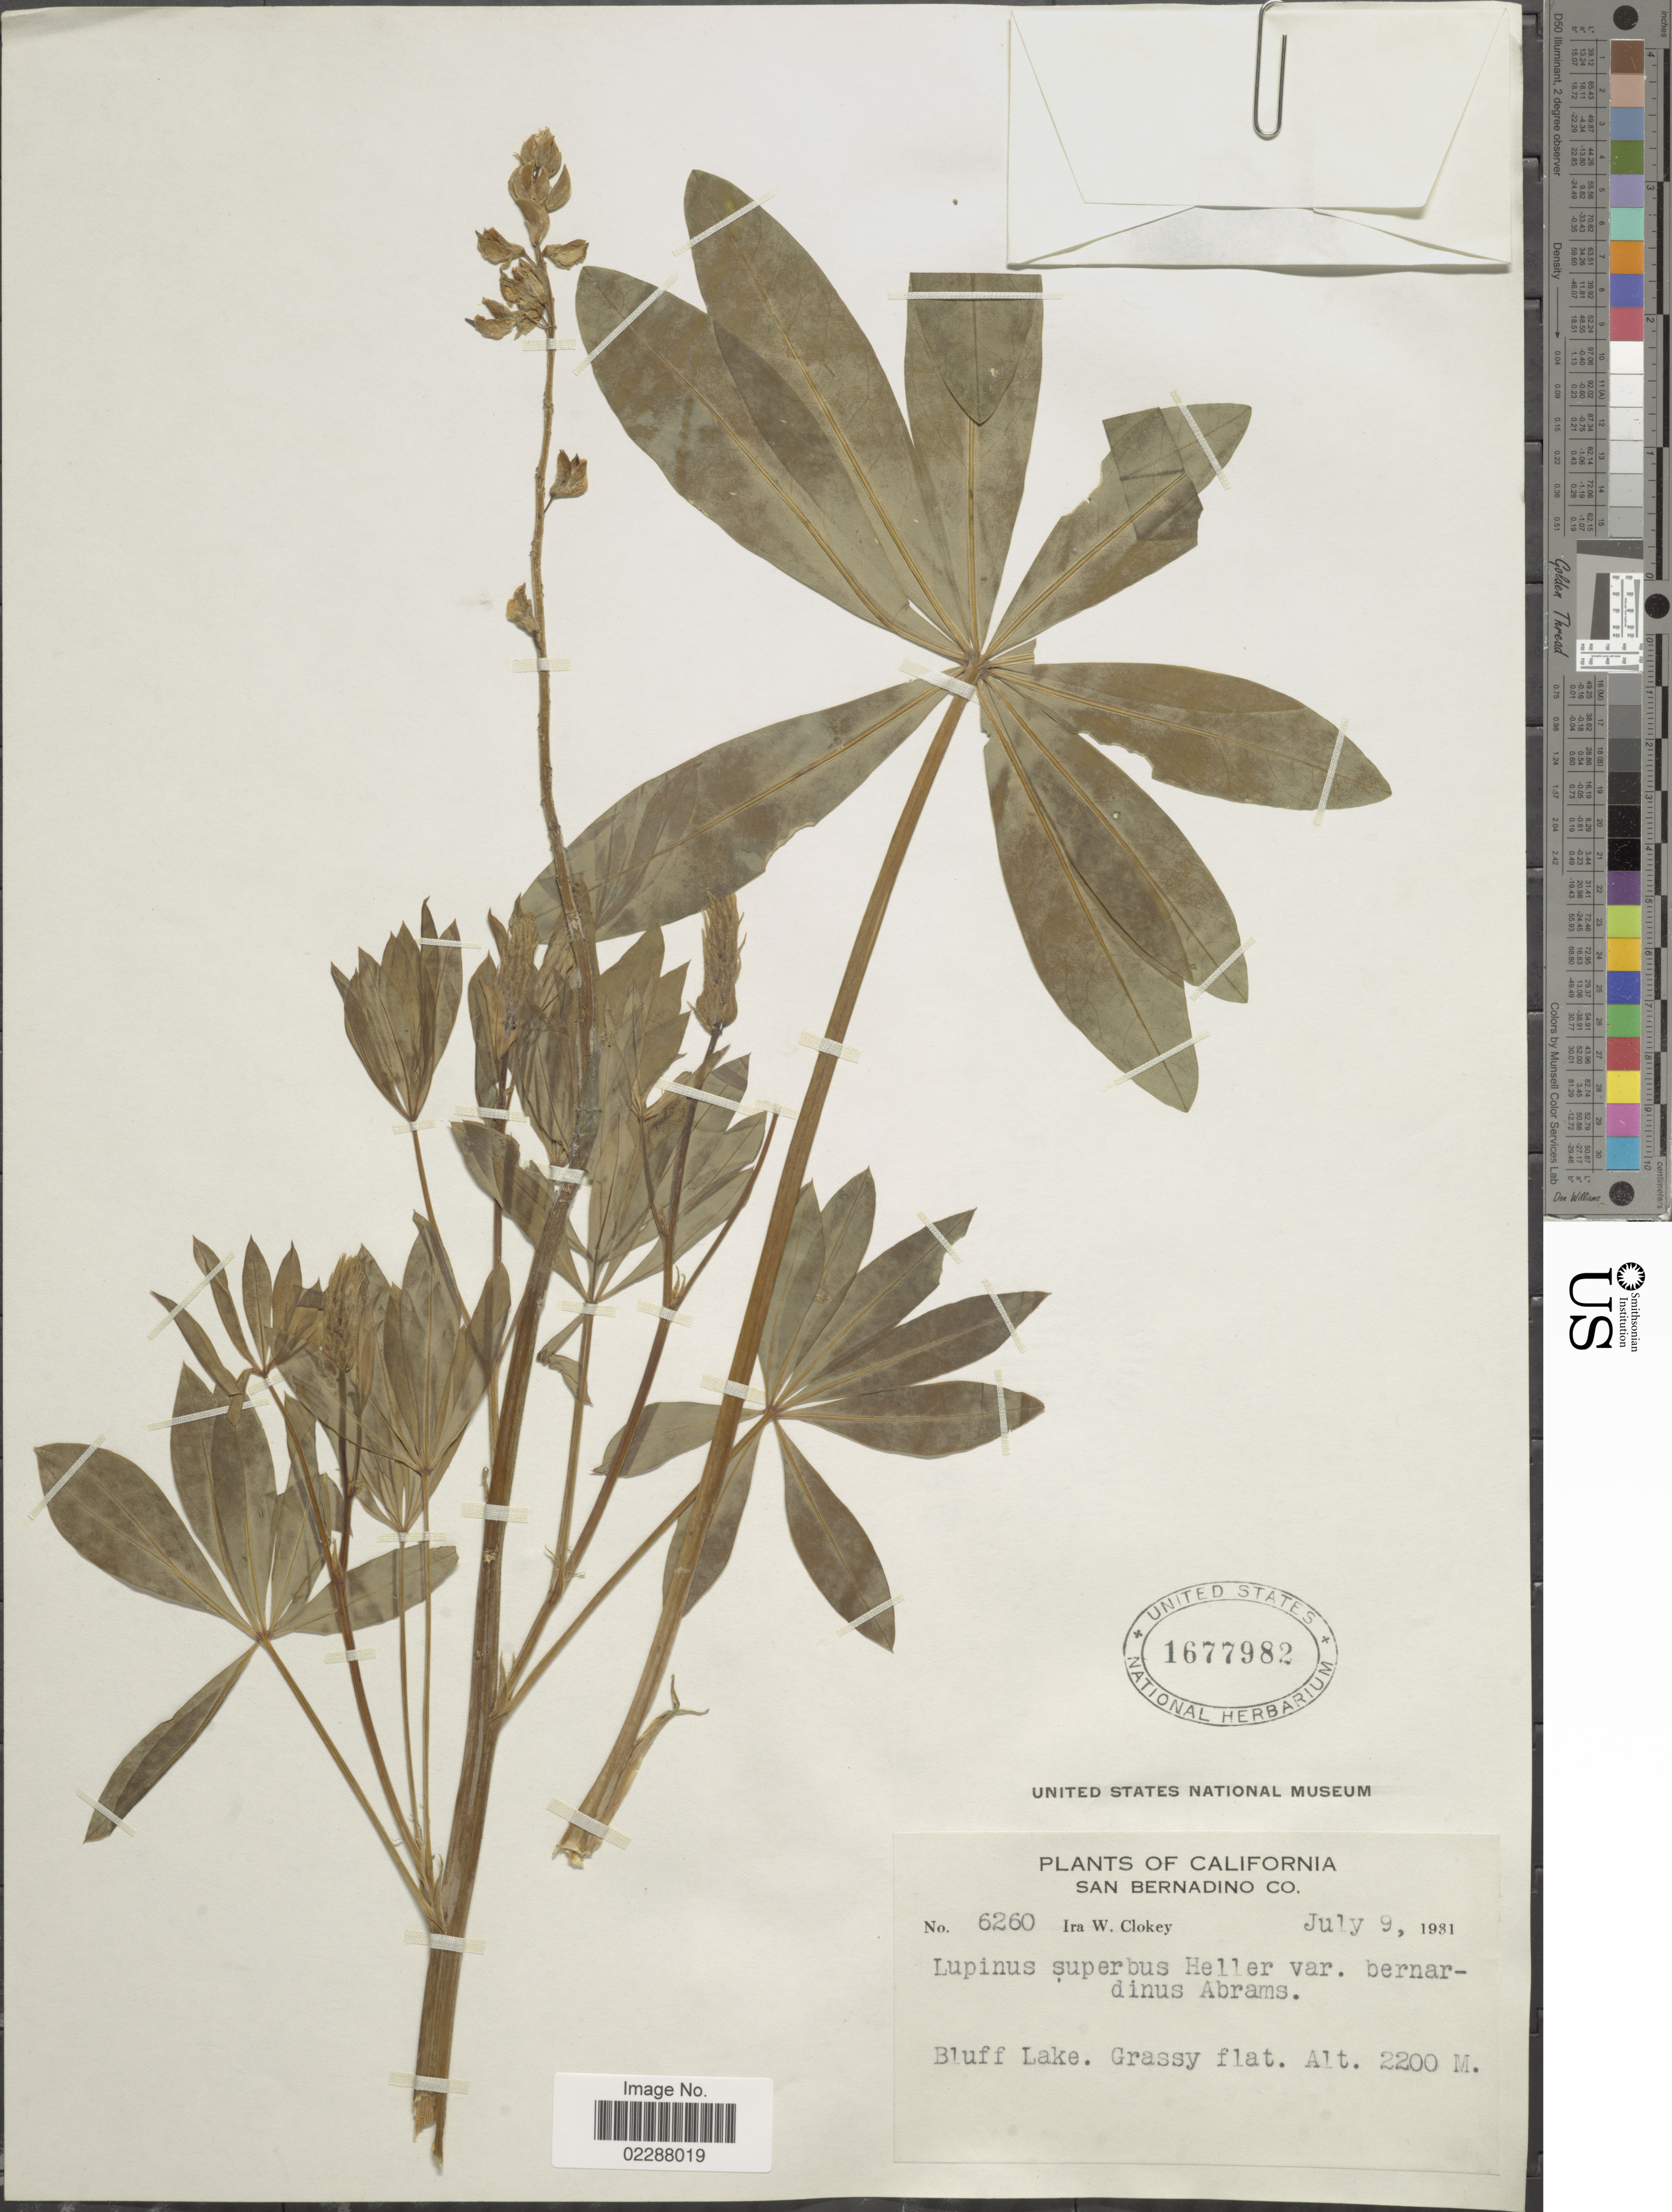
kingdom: Plantae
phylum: Tracheophyta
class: Magnoliopsida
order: Fabales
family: Fabaceae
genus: Lupinus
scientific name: Lupinus superbus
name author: A. Heller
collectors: I. W. Clokey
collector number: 6260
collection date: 1931-07-09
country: United States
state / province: California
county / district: San Bernardino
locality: San Bernadino Co., Bluff Lake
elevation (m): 2200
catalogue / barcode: US 1677982